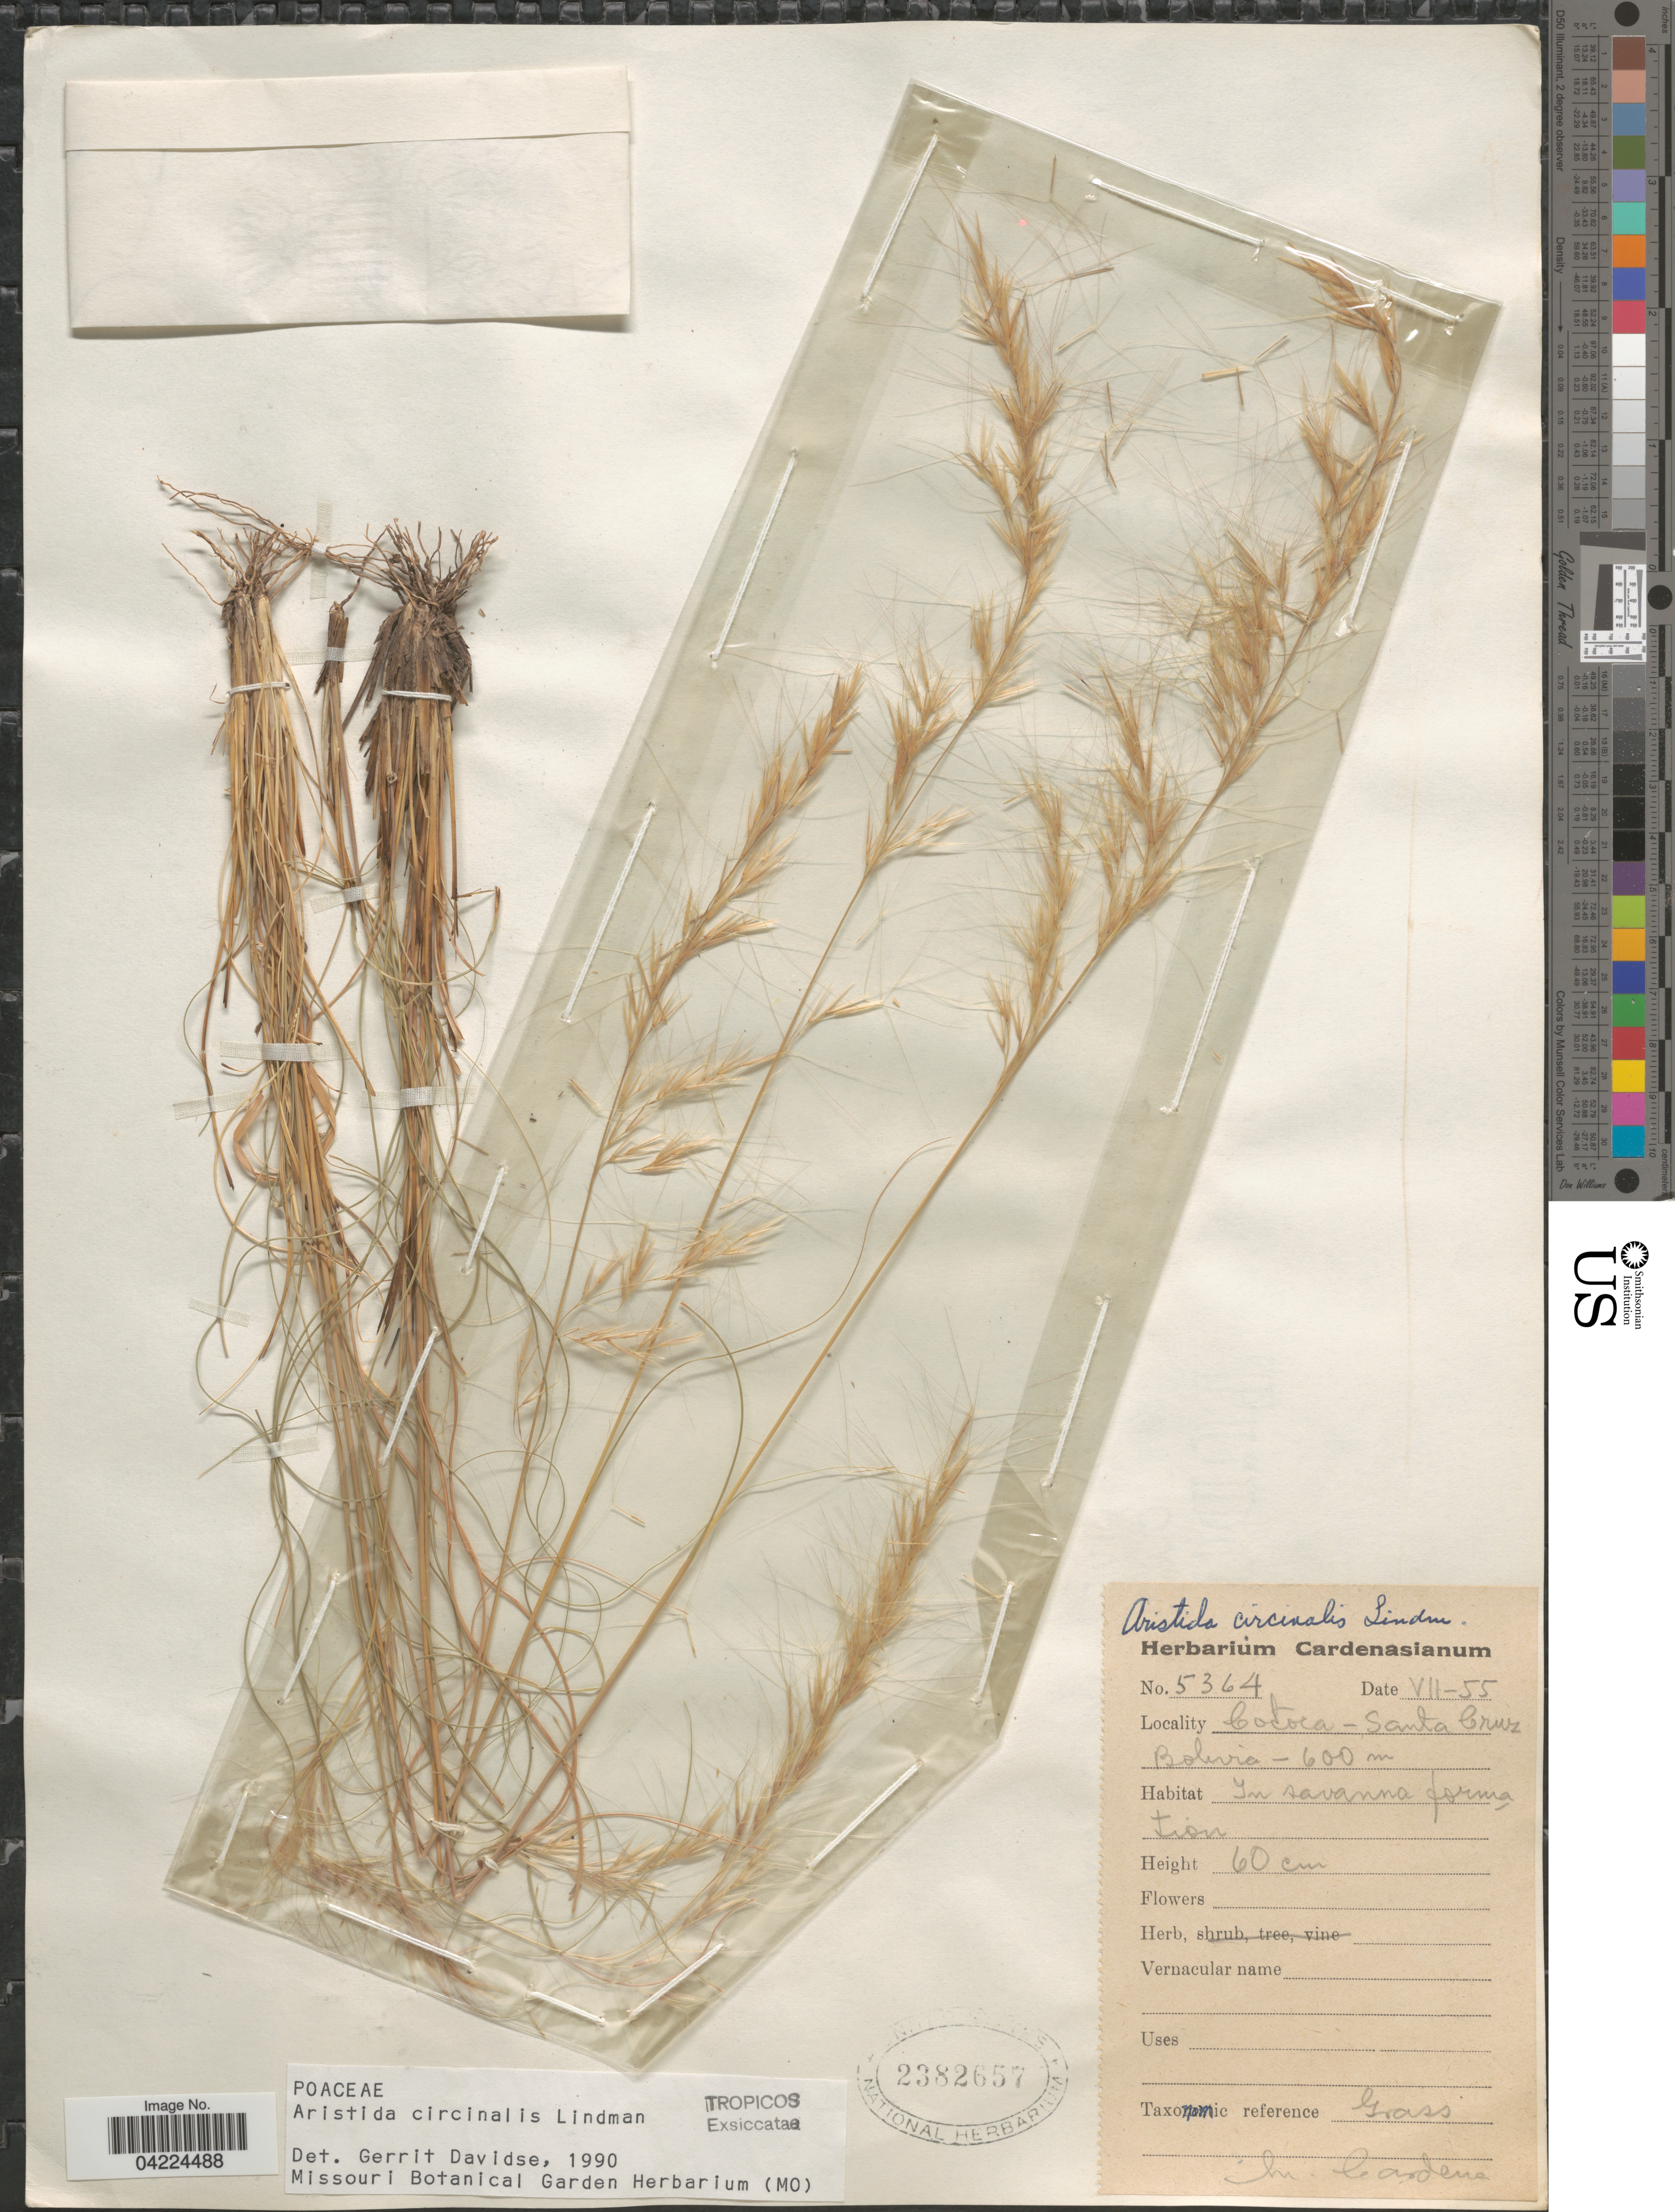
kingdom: Plantae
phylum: Tracheophyta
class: Liliopsida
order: Poales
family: Poaceae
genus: Aristida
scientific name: Aristida circinalis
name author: Lindm.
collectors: M. Cárdenas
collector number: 5364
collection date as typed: Transcribed d/m/y: /7/55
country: Bolivia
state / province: Santa Cruz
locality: Cotoca.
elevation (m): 600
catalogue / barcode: US 2382657